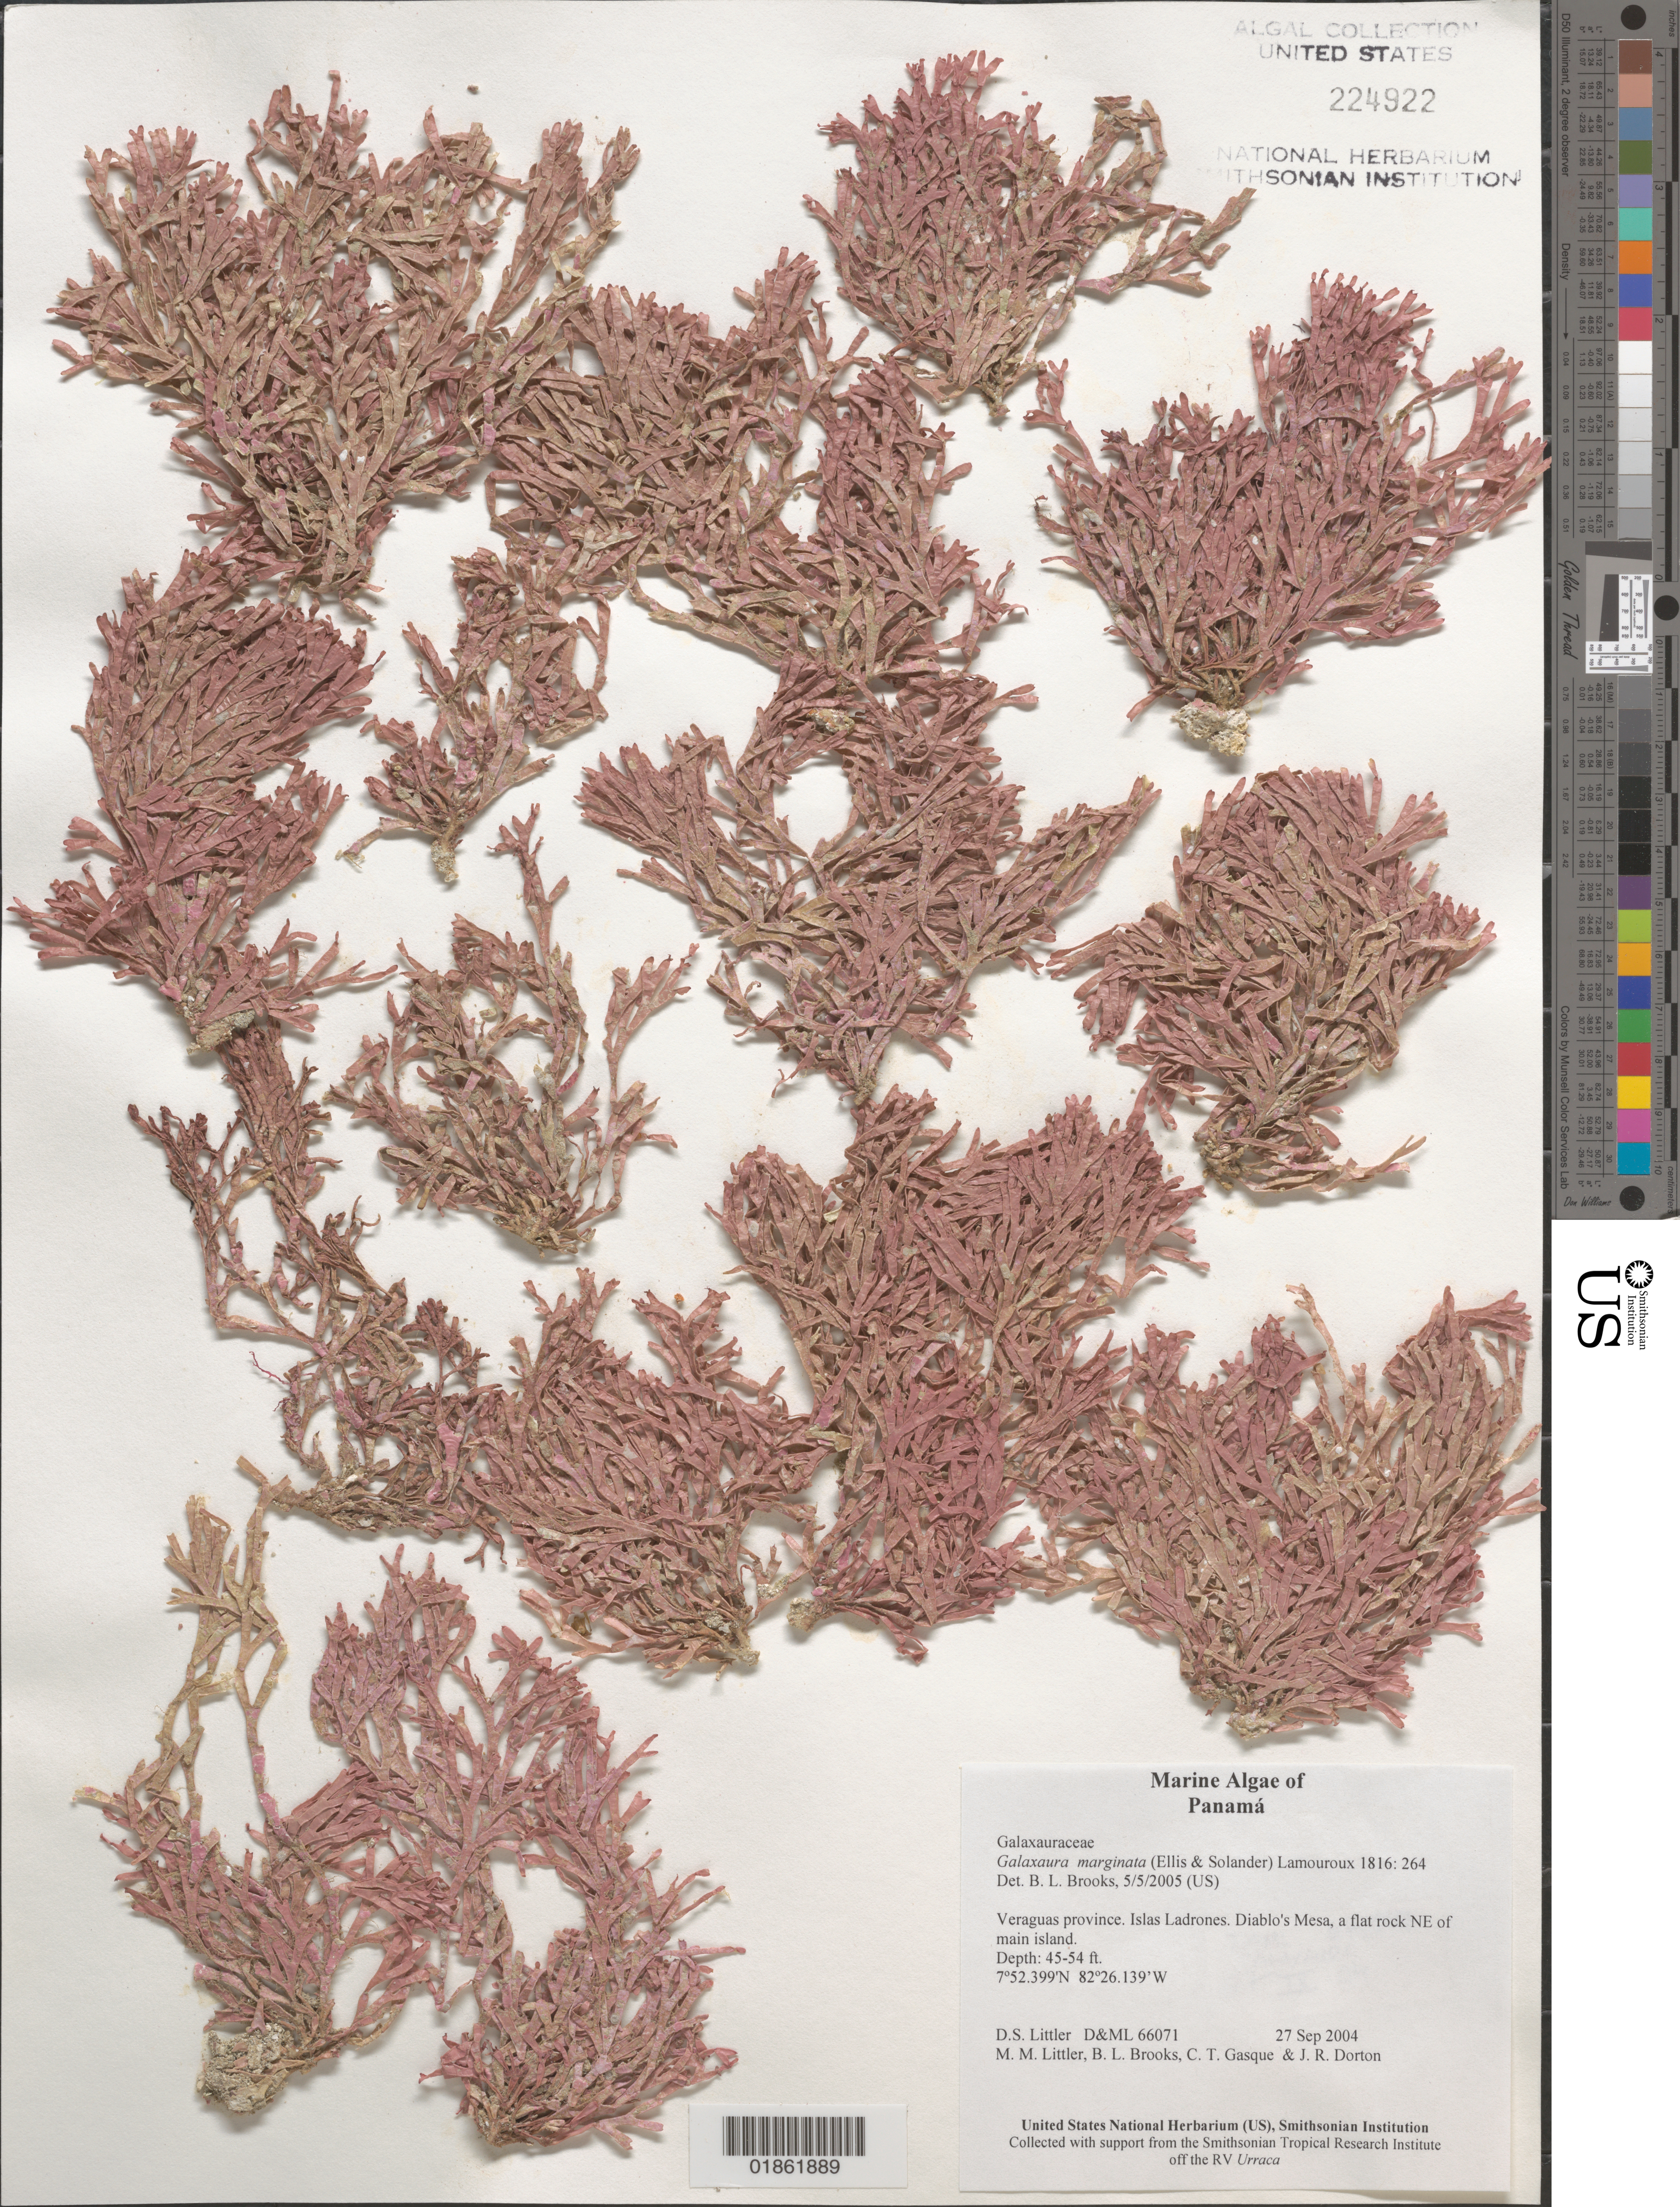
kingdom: Plantae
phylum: Rhodophyta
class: Florideophyceae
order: Nemaliales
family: Galaxauraceae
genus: Galaxaura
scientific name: Galaxaura sp.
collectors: D. S. Littler, M. M. Littler, J. Dorton & C. Gasque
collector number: D&ML 66071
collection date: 2004-09-27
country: Panama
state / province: Chiriquí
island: Ladrones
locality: Islas Ladrones. Diablo's Mesa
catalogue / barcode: US 224922